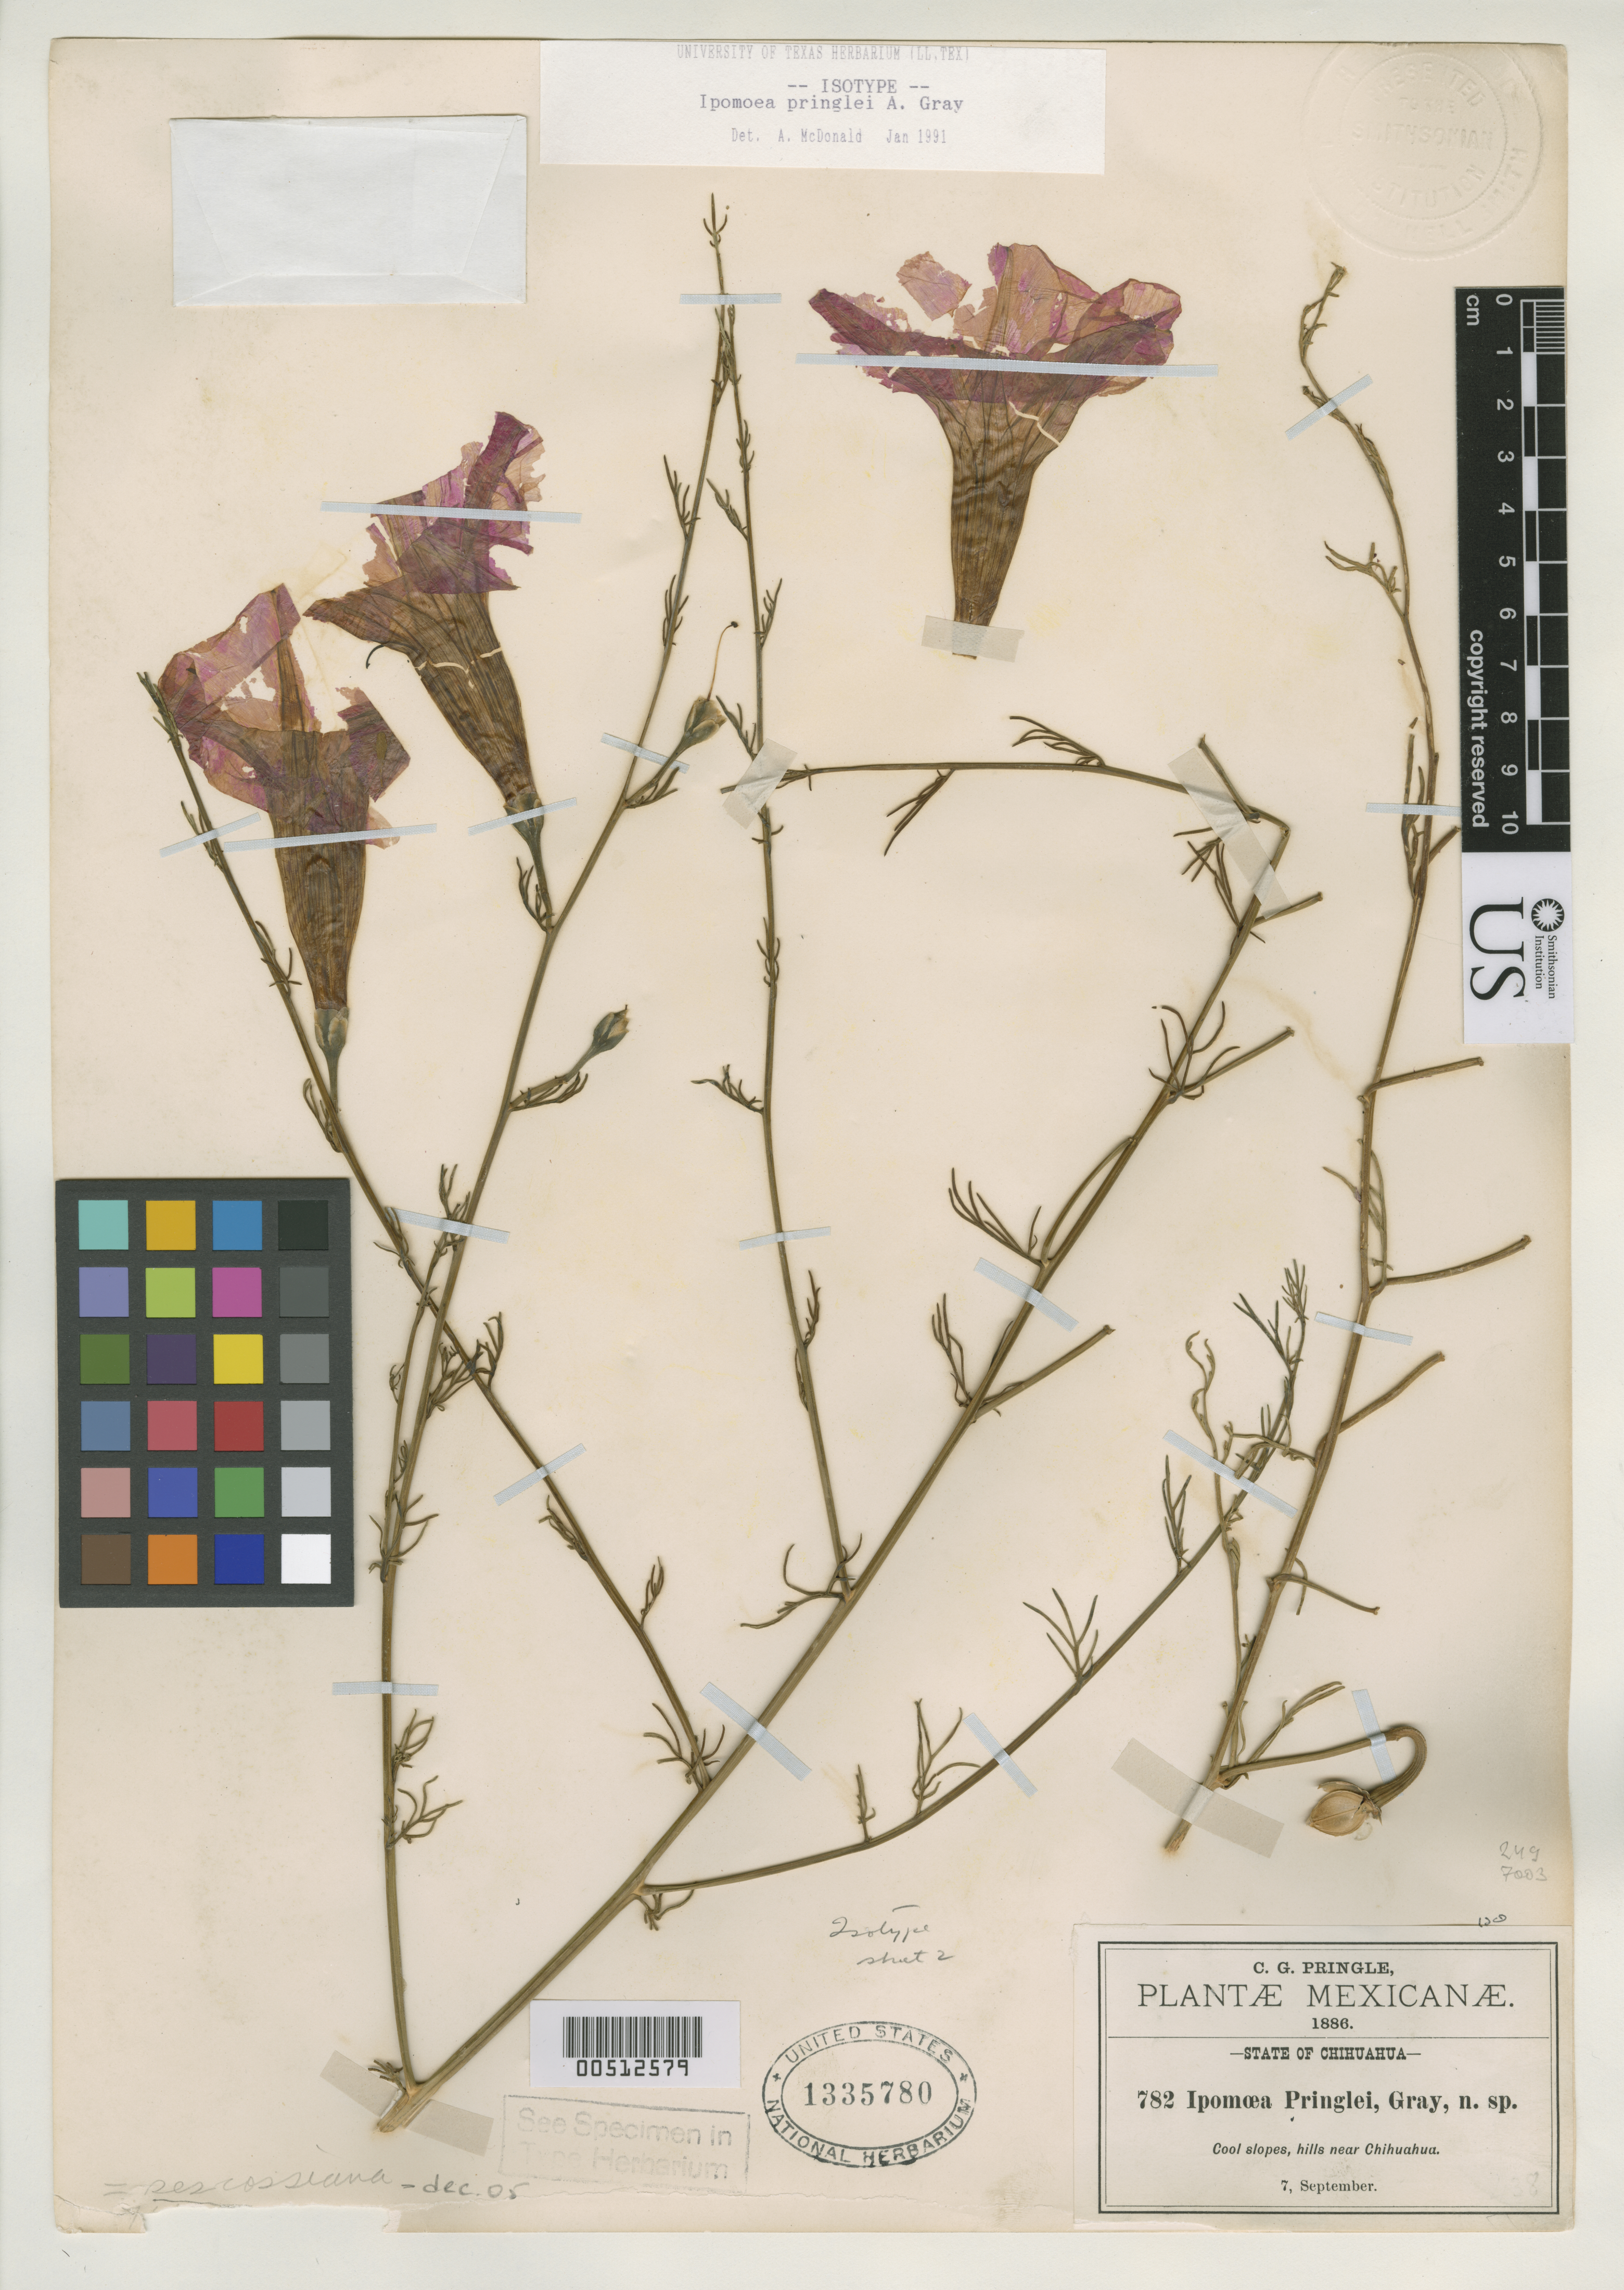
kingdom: Plantae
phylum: Tracheophyta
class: Magnoliopsida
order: Solanales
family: Convolvulaceae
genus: Ipomoea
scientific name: Ipomoea pringlei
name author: A. Gray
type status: Isotype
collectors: C. G. Pringle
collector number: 782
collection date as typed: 07 Sep 1886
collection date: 1886-09-07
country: Mexico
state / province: Chihuahua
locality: Hills near Chihuahua.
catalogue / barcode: US 1335780